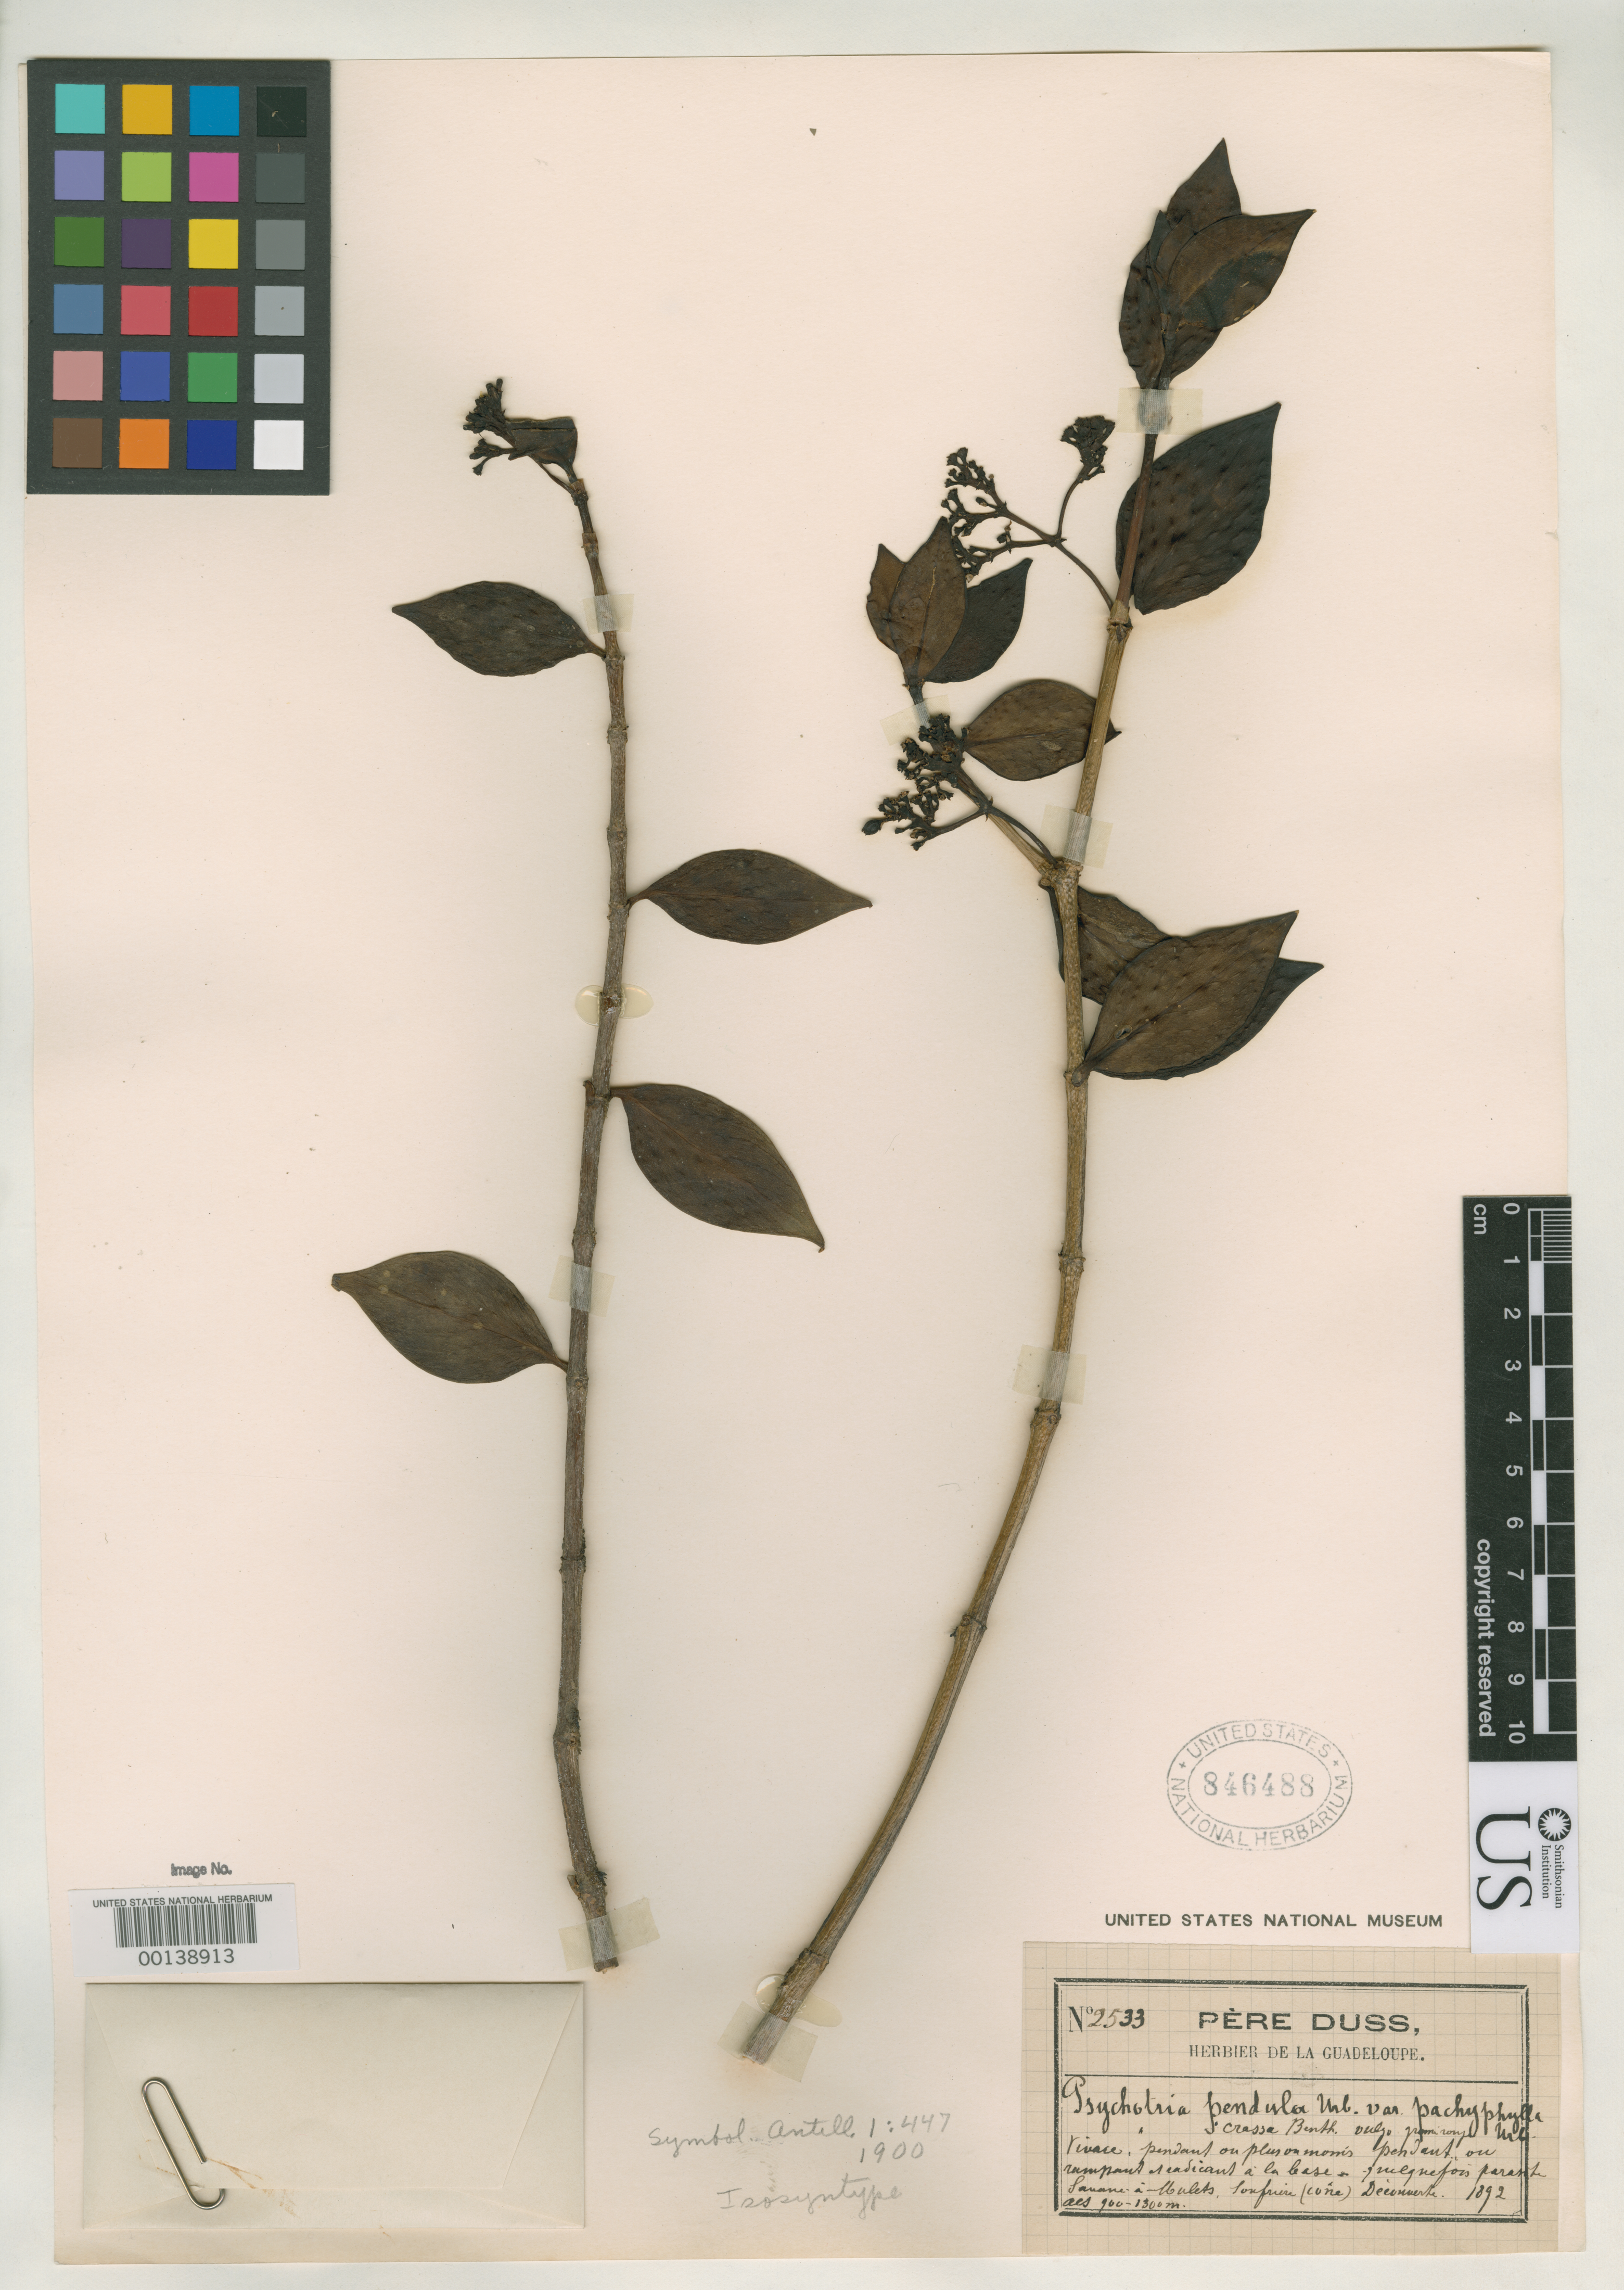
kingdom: Plantae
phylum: Tracheophyta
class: Magnoliopsida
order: Gentianales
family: Rubiaceae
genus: Psychotria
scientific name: Psychotria pendula subsp. pachyphylla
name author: Urb.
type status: Isosyntype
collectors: Père Duss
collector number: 2533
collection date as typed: Dec 1892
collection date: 1892-12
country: Guadeloupe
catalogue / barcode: US 846488